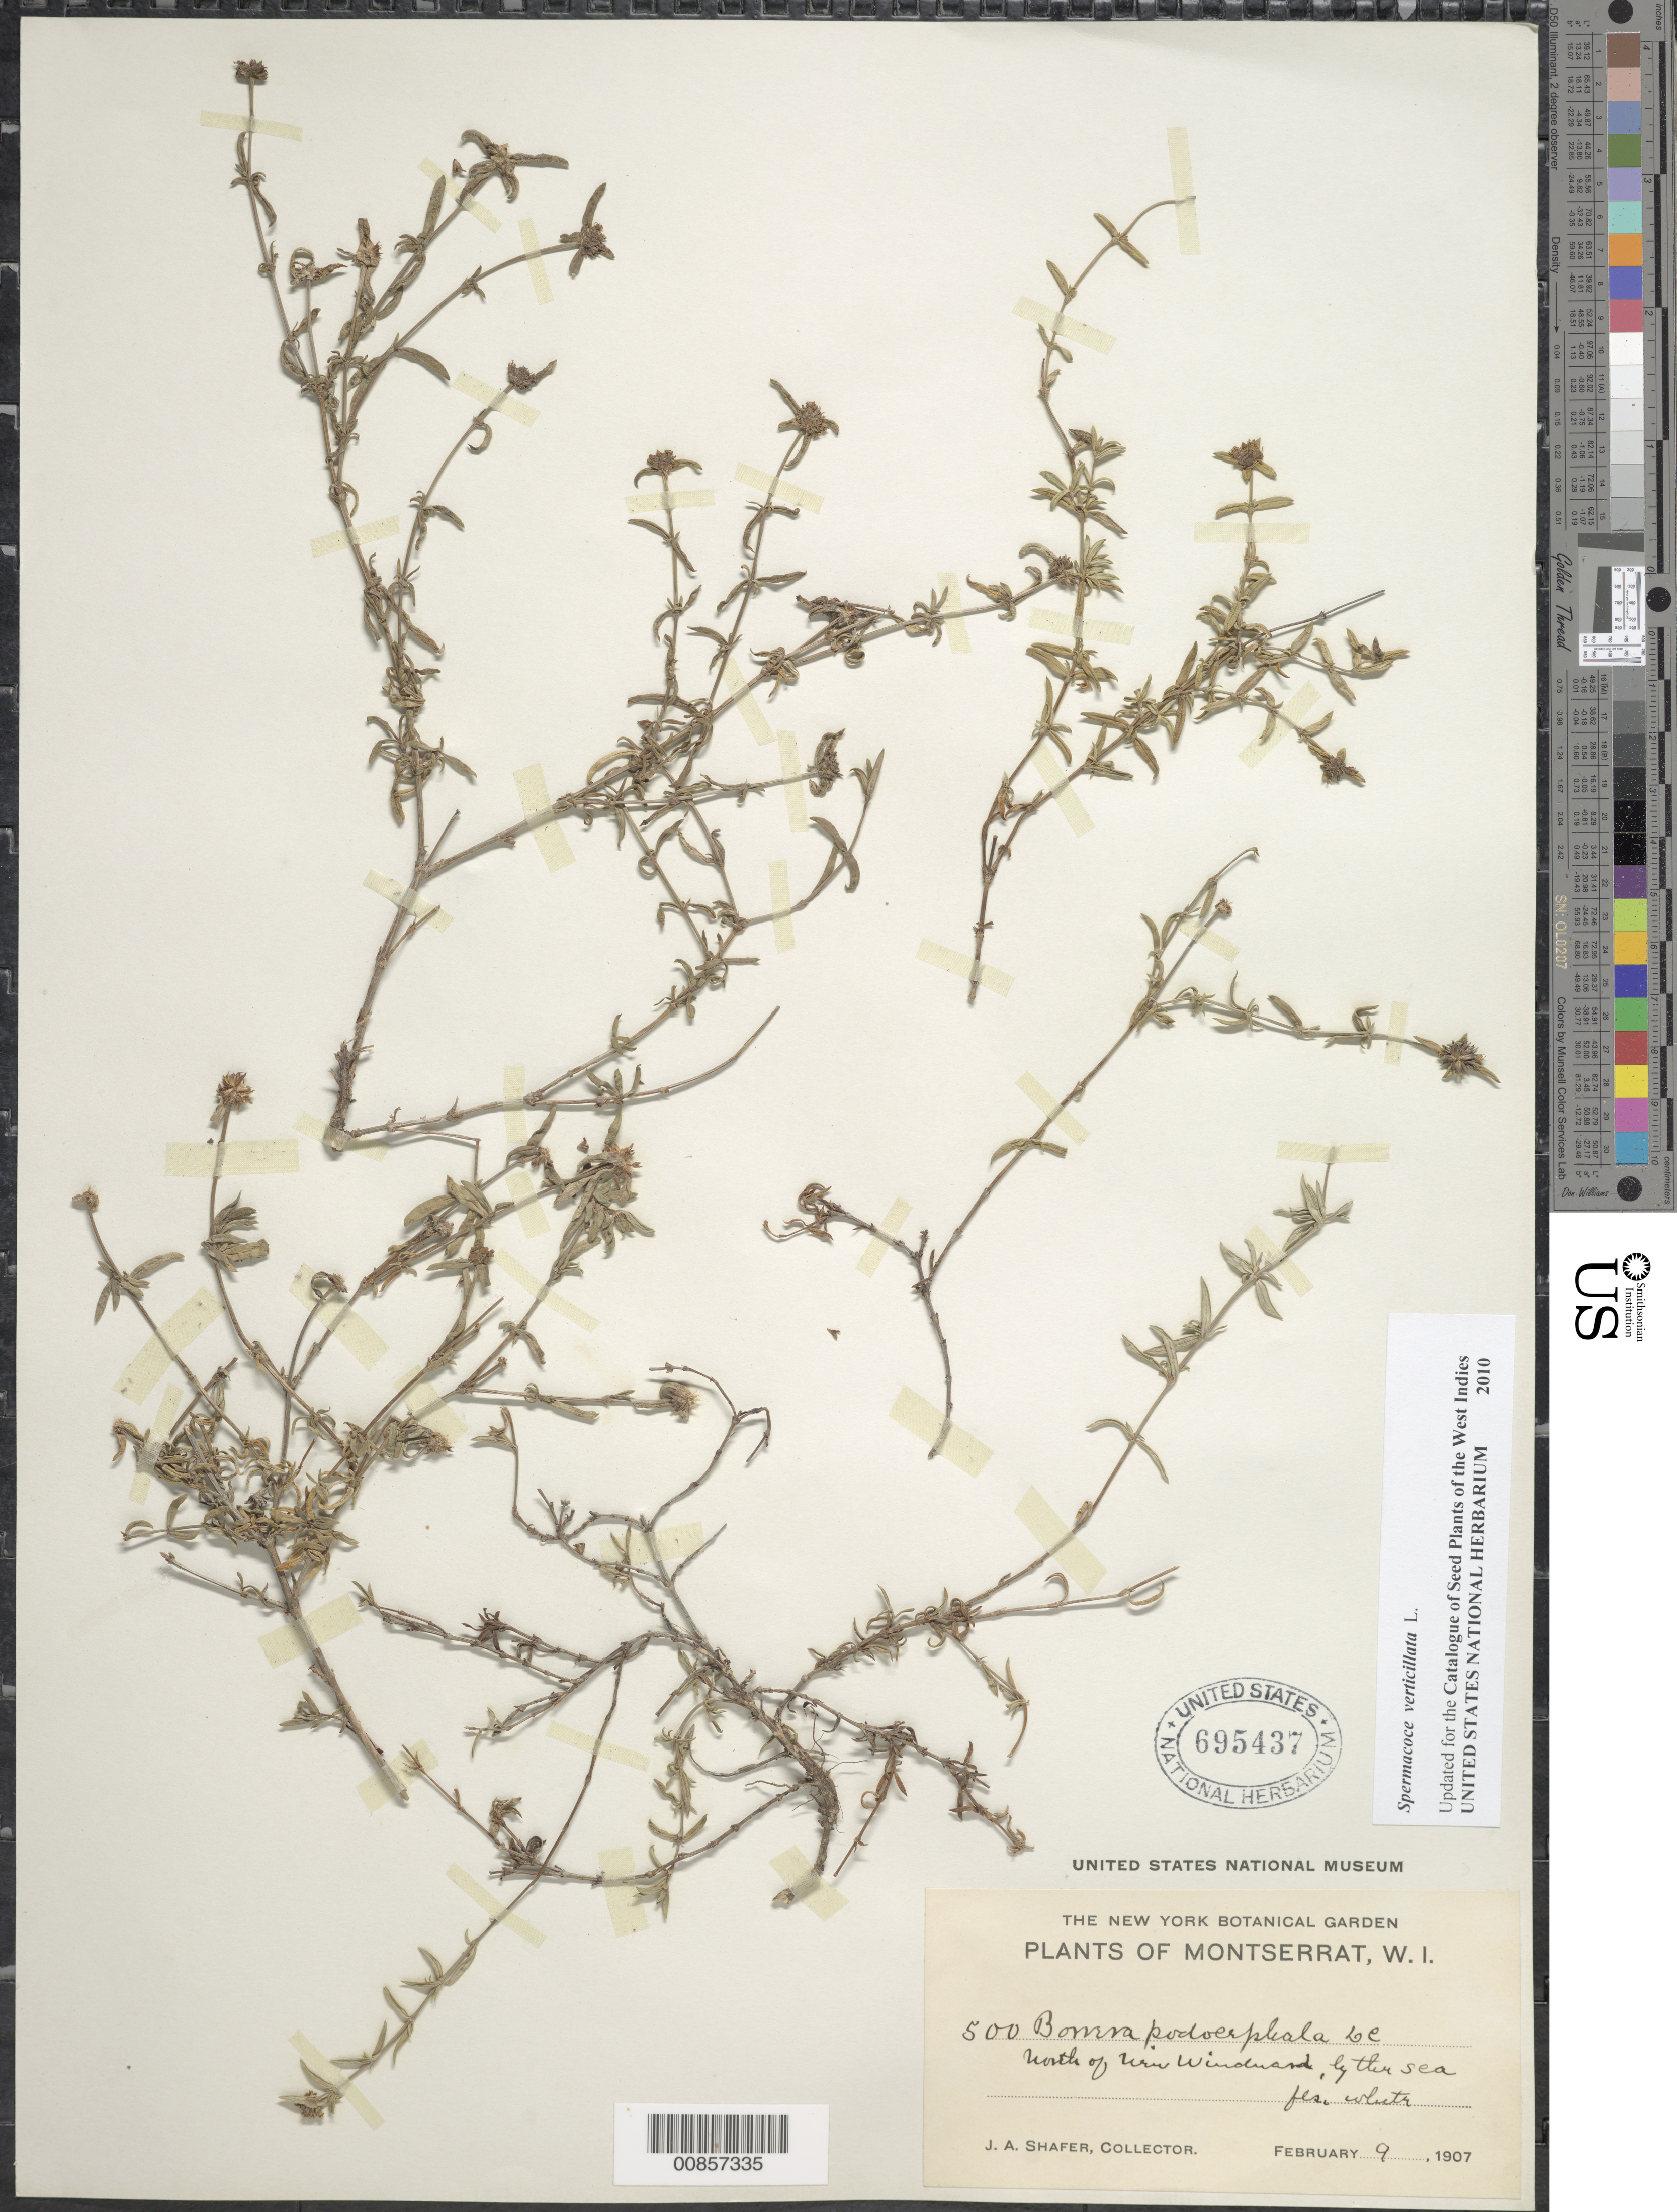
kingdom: Plantae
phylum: Tracheophyta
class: Magnoliopsida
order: Gentianales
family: Rubiaceae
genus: Spermacoce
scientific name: Spermacoce verticillata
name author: L.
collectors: J. A. Shafer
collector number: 500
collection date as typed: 09 Feb 1907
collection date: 1907-02-09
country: Montserrat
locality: North of ---Windward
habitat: By the sea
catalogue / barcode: US 695437